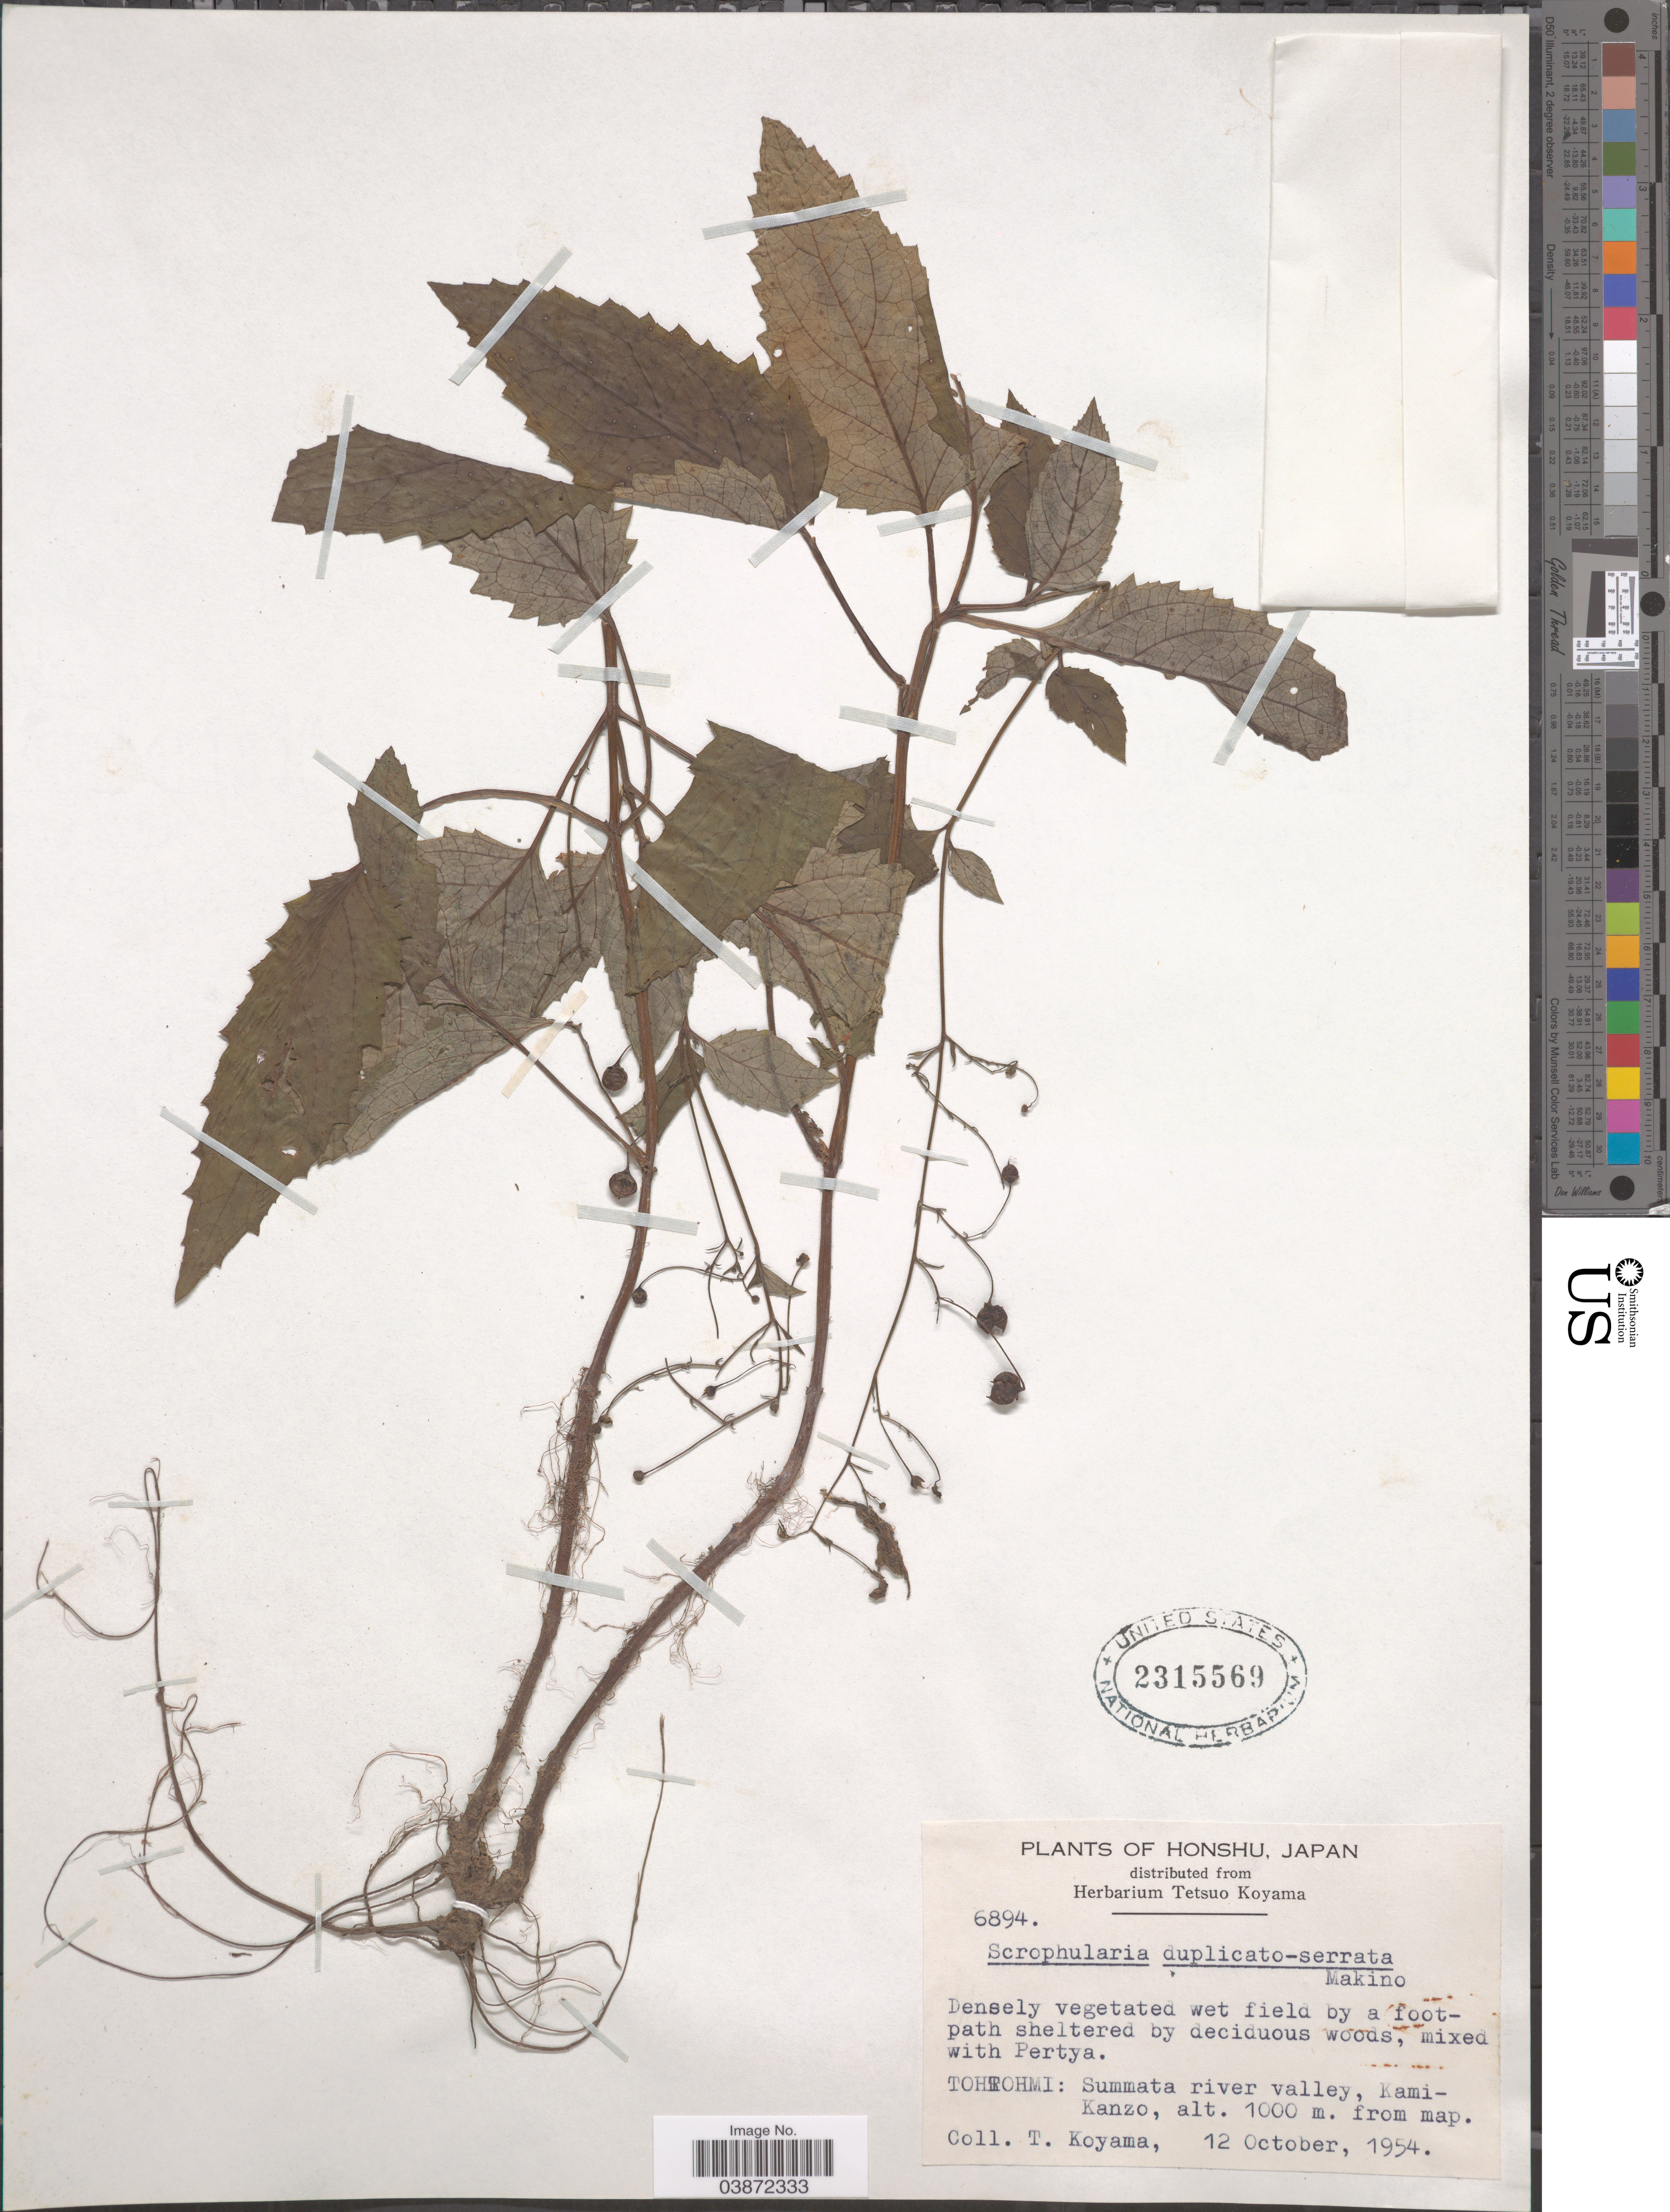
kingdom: Plantae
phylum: Tracheophyta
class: Magnoliopsida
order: Lamiales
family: Scrophulariaceae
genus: Scrophularia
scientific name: Scrophularia duplicatoserrata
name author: Makino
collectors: T. Koyama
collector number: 6894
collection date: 1954-10-12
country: Japan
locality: Honshu. Tohtohmi: Summata river valley, Kami-Kanzo.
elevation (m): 1000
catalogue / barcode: US 2315569